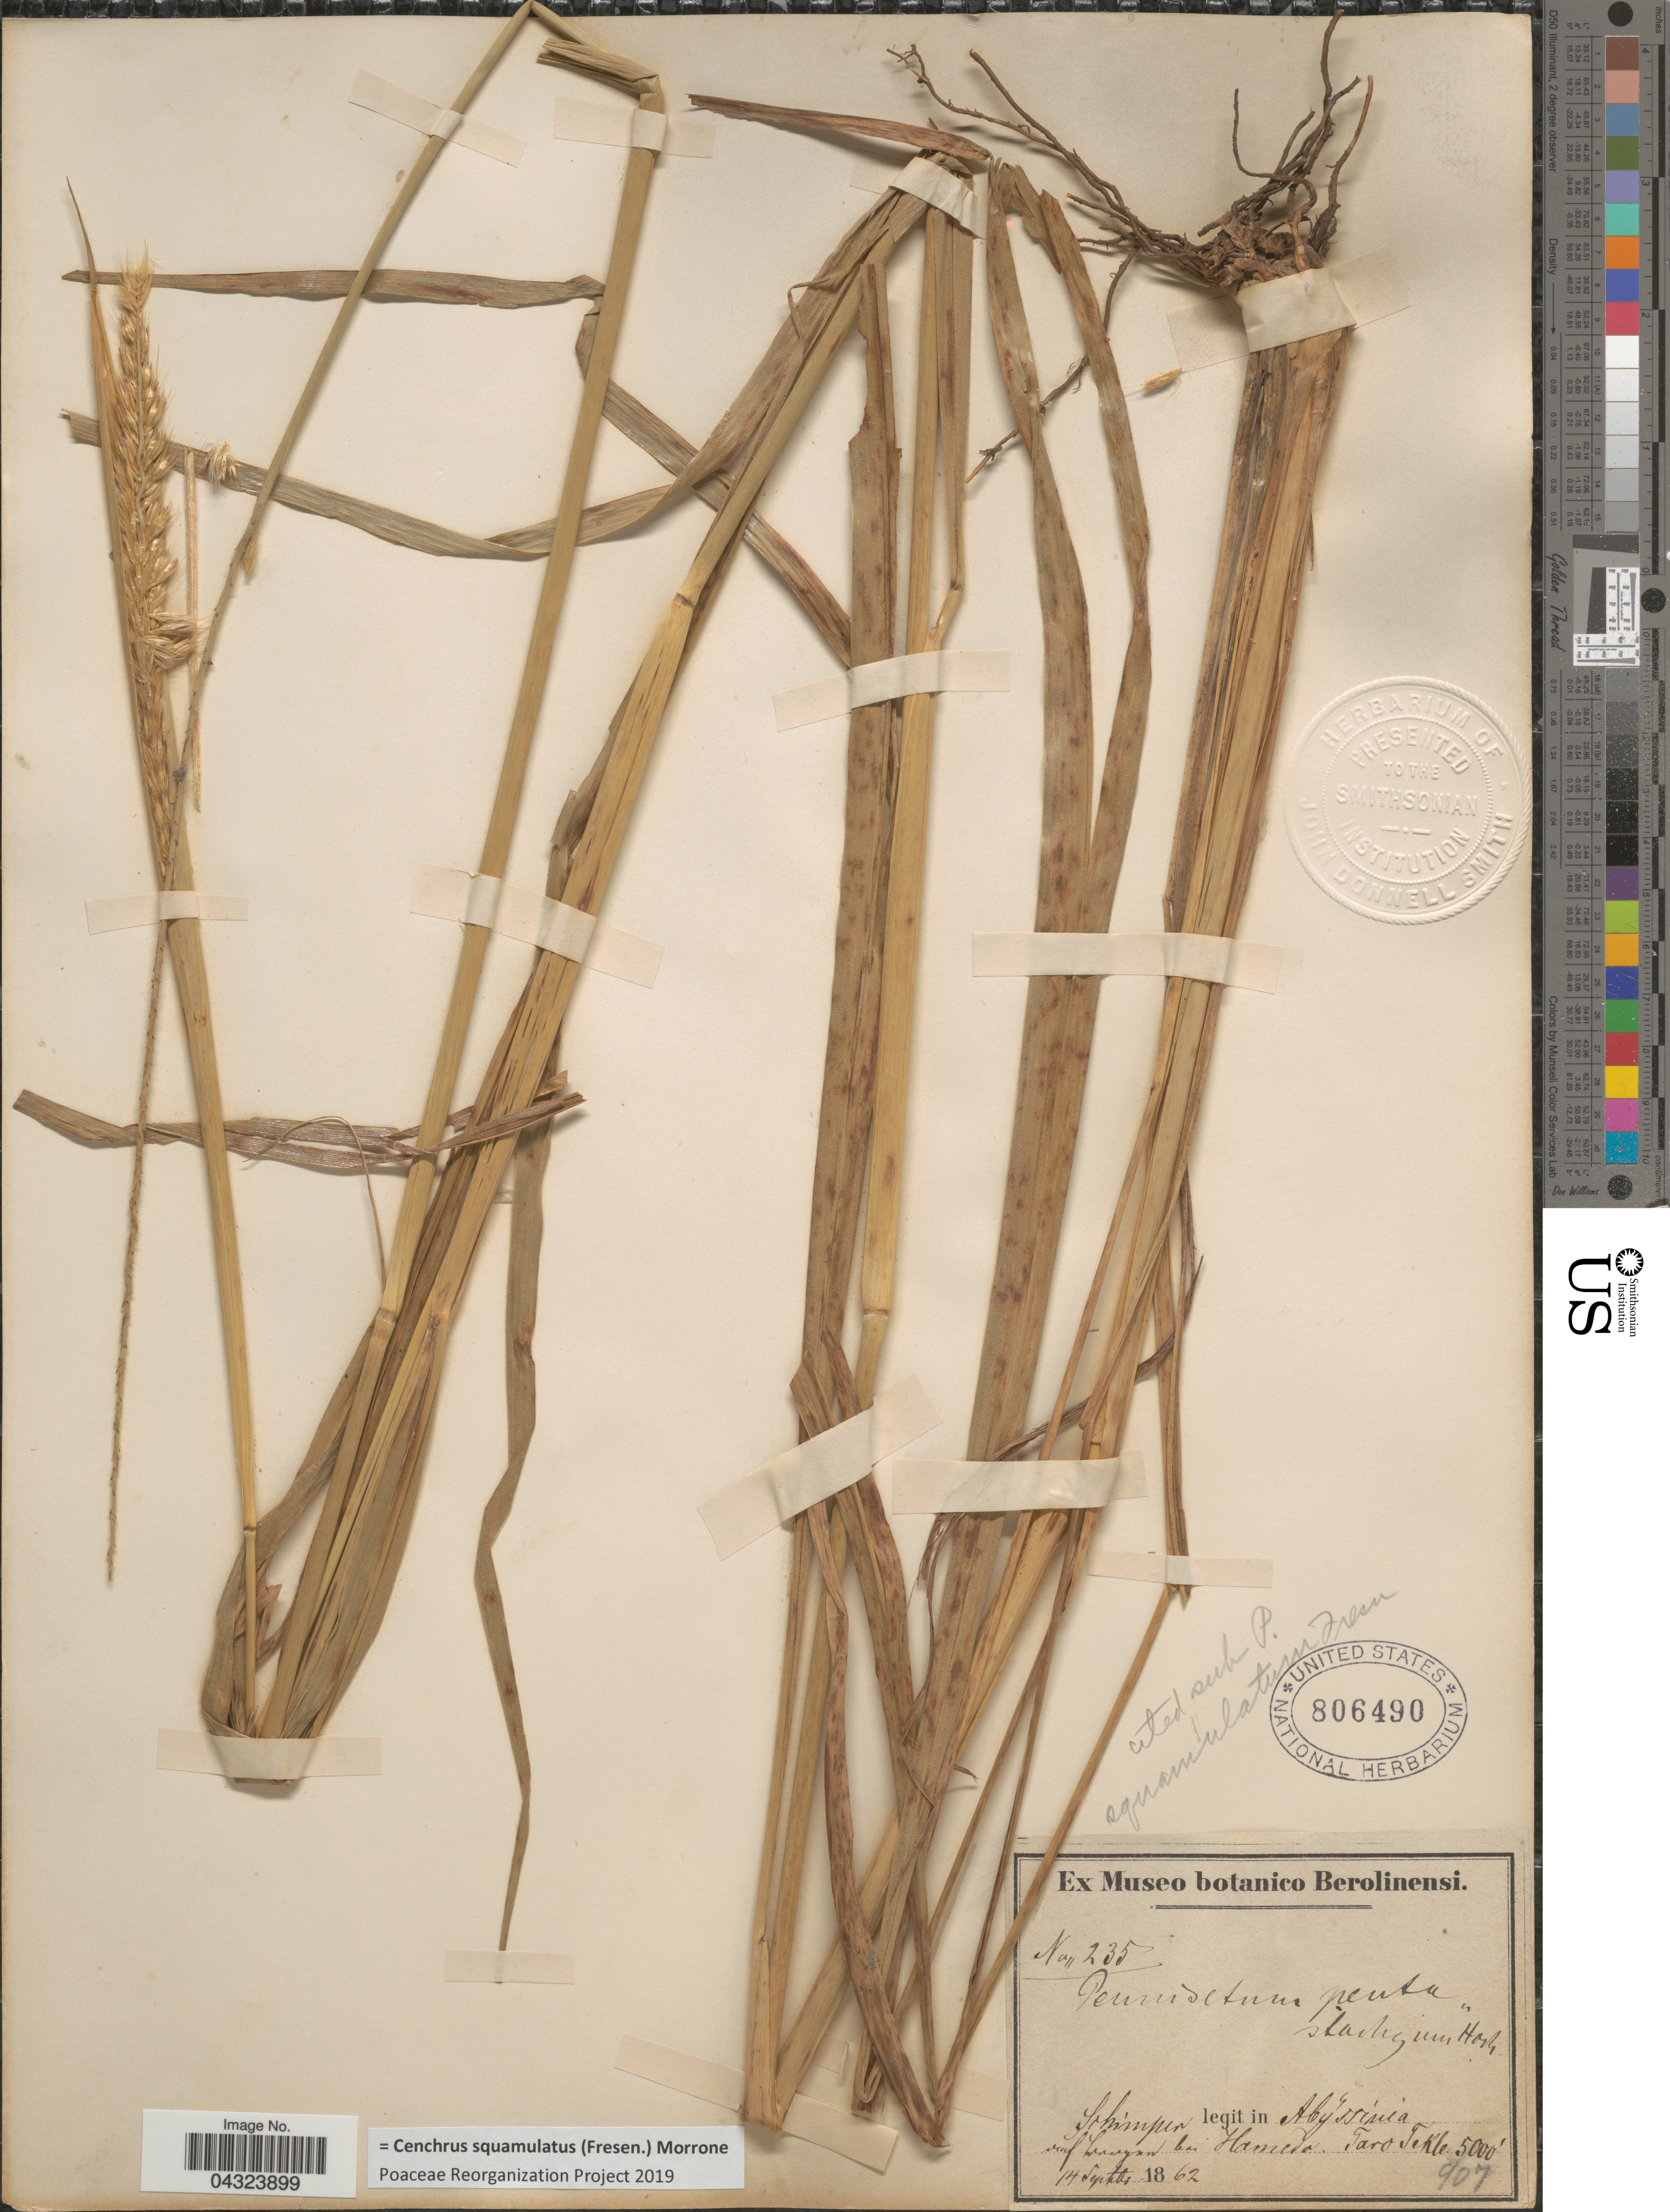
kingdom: Plantae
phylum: Tracheophyta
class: Liliopsida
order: Poales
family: Poaceae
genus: Cenchrus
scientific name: Cenchrus squamulatus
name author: (Fresen.) Morrone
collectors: -. Schimper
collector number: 235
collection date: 1862-09-14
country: Ethiopia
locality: In Abyssinia aůf Lingan [interpreted] bei Hameda. Taro Tekle.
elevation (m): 1524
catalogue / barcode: US 806490